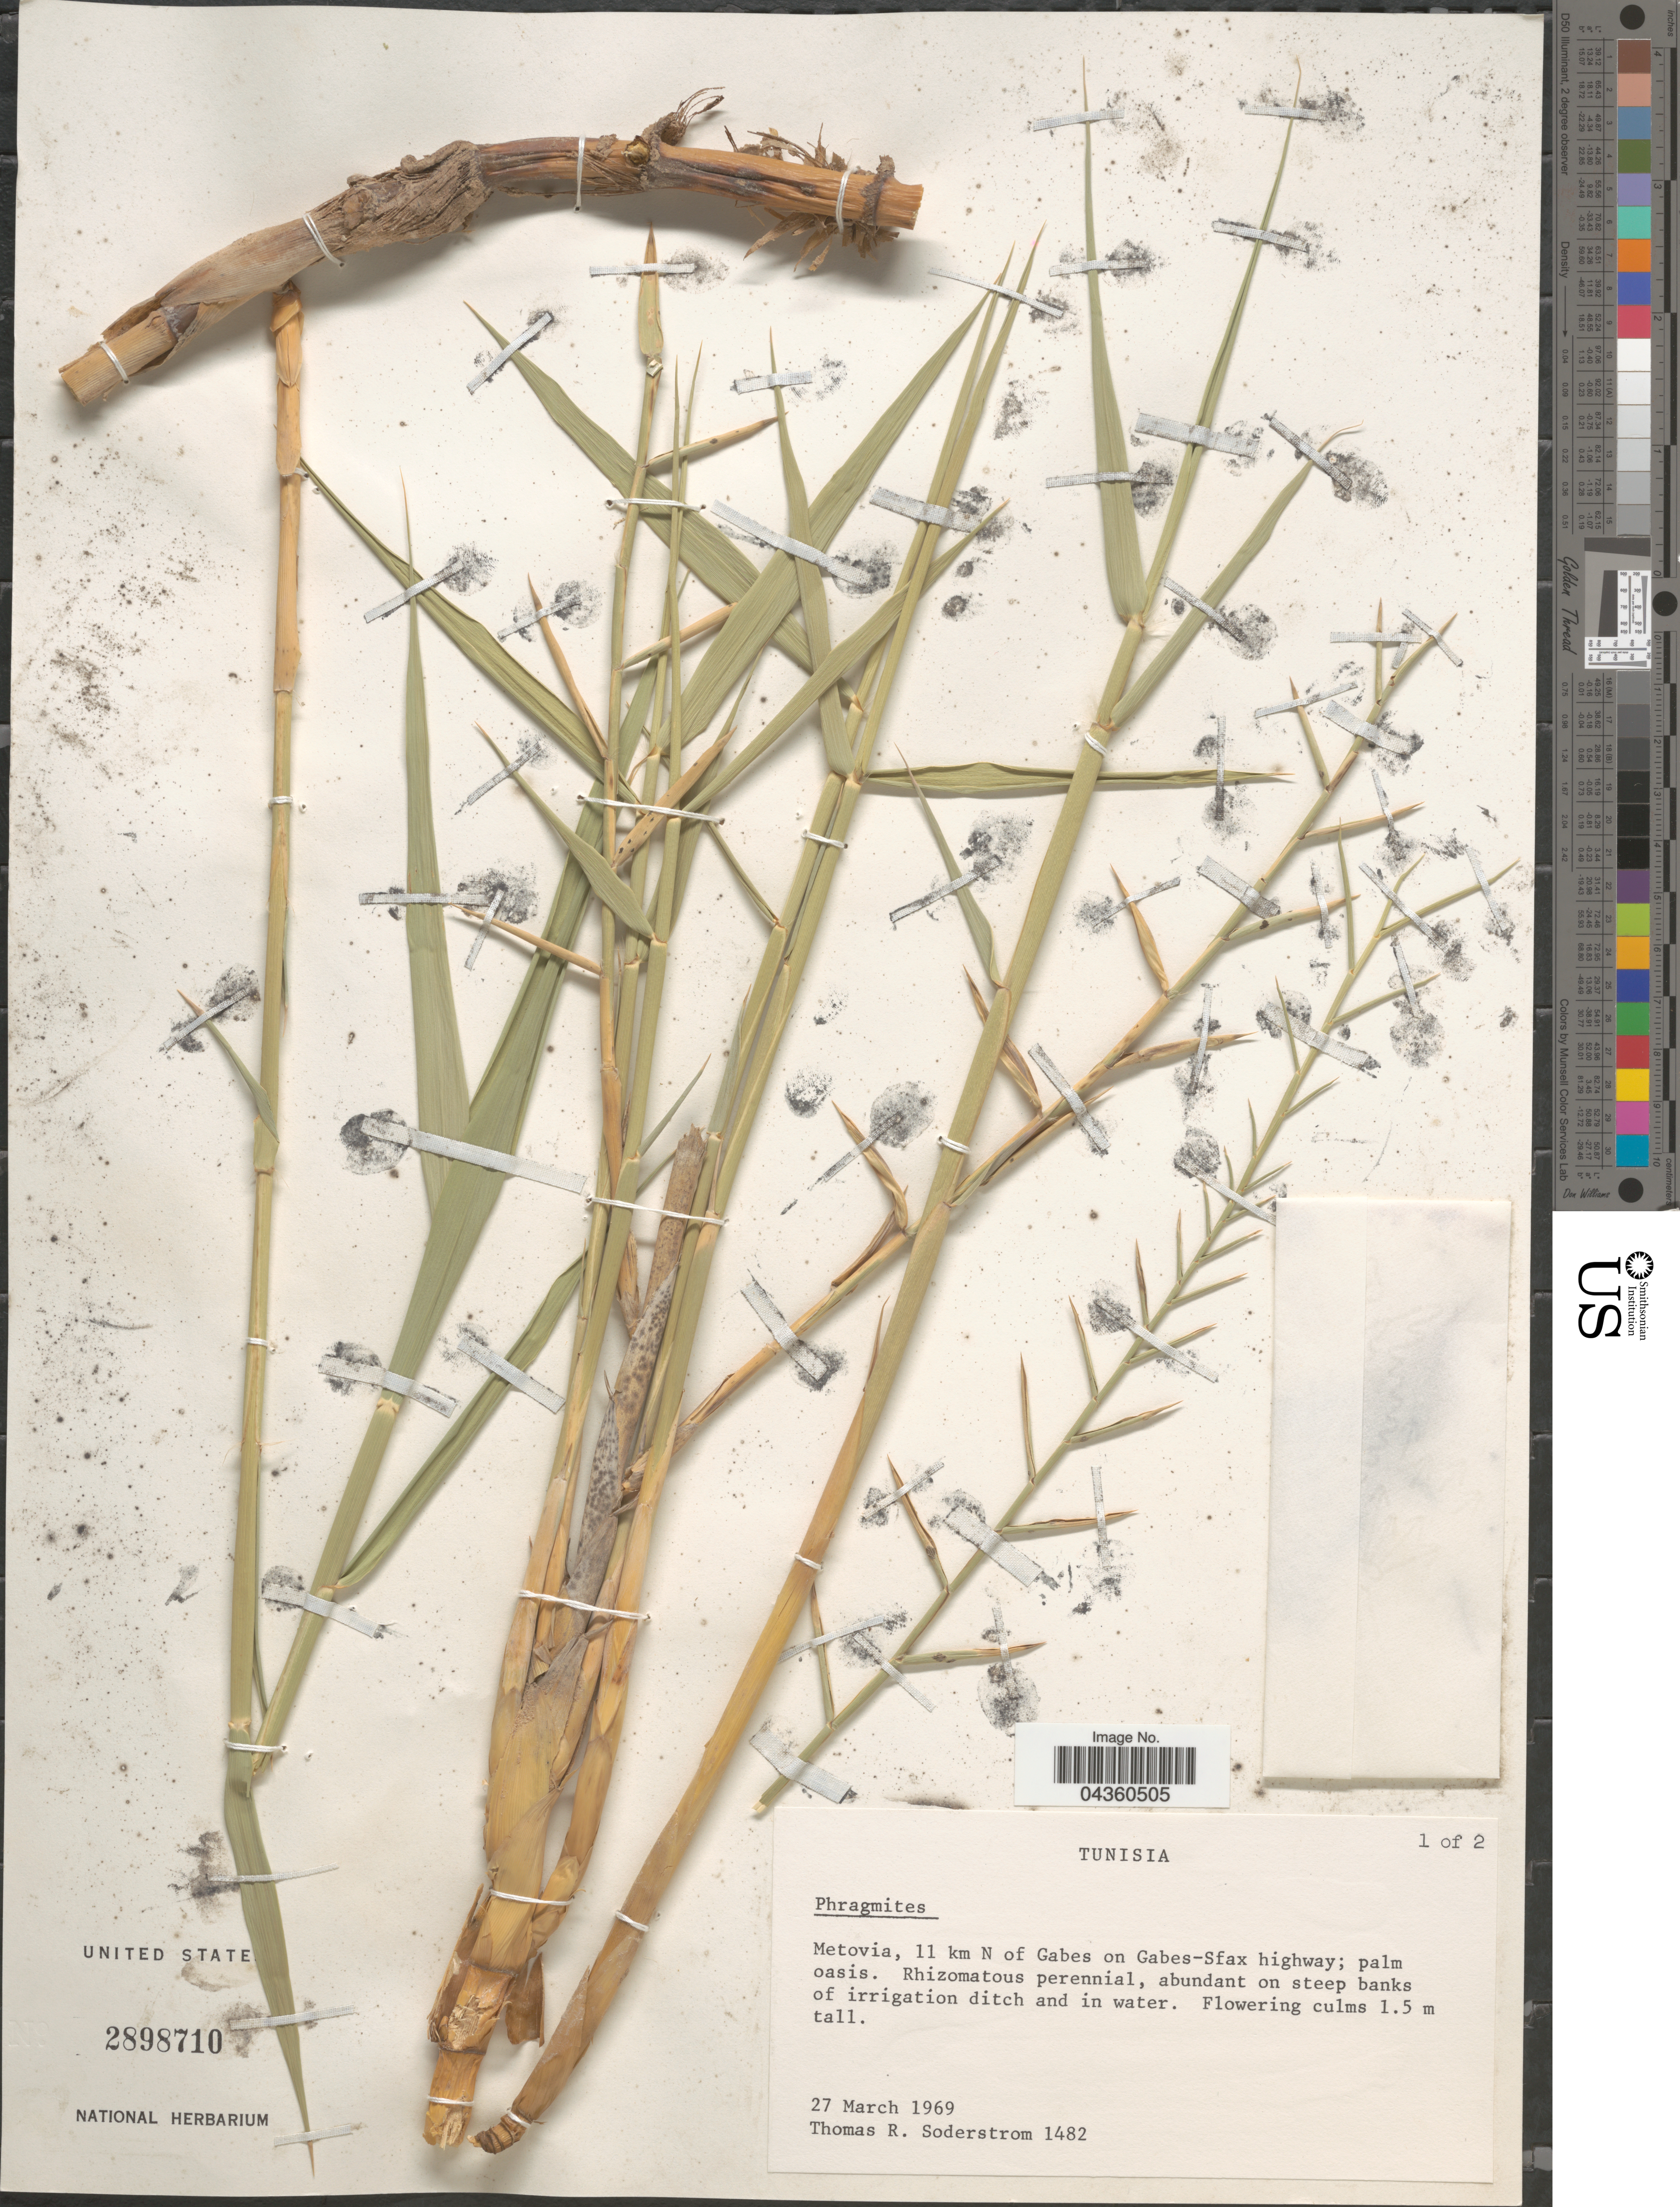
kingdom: Plantae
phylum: Tracheophyta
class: Liliopsida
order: Poales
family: Poaceae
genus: Phragmites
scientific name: Phragmites sp.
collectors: T. R. Soderstrom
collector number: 1482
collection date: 1969-03-27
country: Tunisia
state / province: Gabès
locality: Metovia, 11 km N of Gabes on Gabes-Sfax highway.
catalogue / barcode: US 2898710